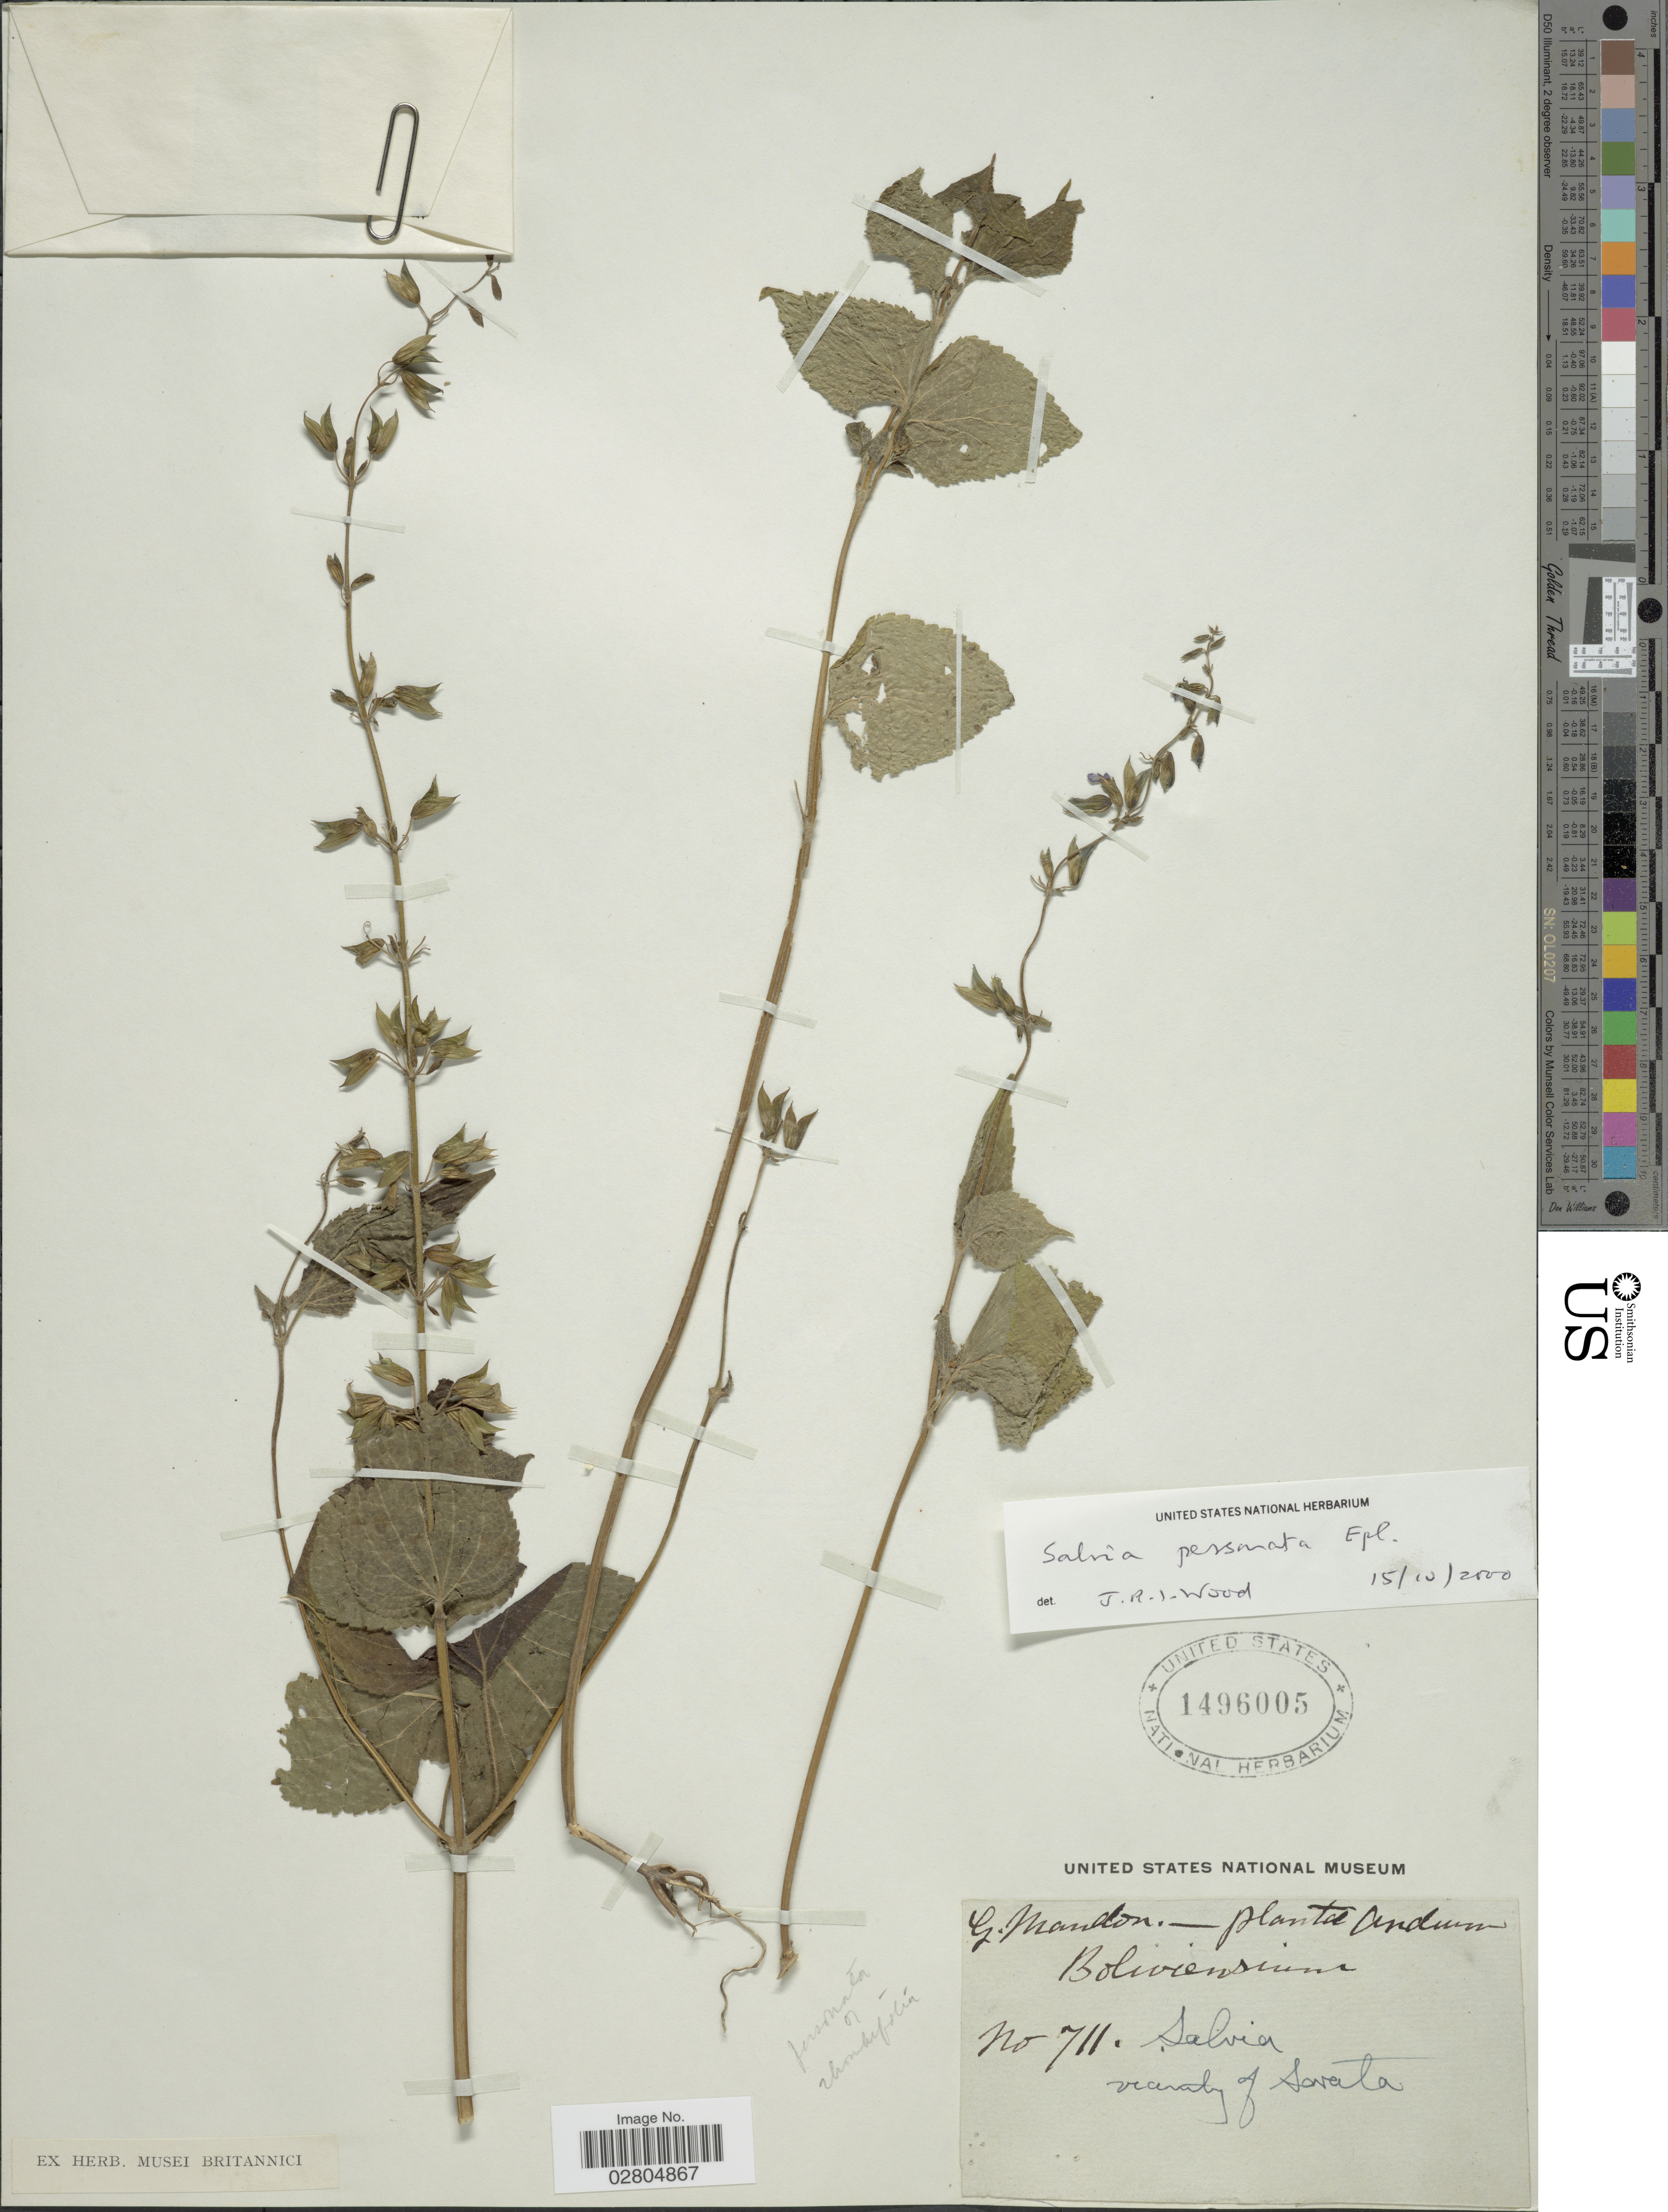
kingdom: Plantae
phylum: Tracheophyta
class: Magnoliopsida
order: Lamiales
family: Lamiaceae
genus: Salvia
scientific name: Salvia personata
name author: Epling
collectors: G. Mandon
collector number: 711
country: Bolivia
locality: Andium. Boliviensium.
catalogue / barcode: US 1496005